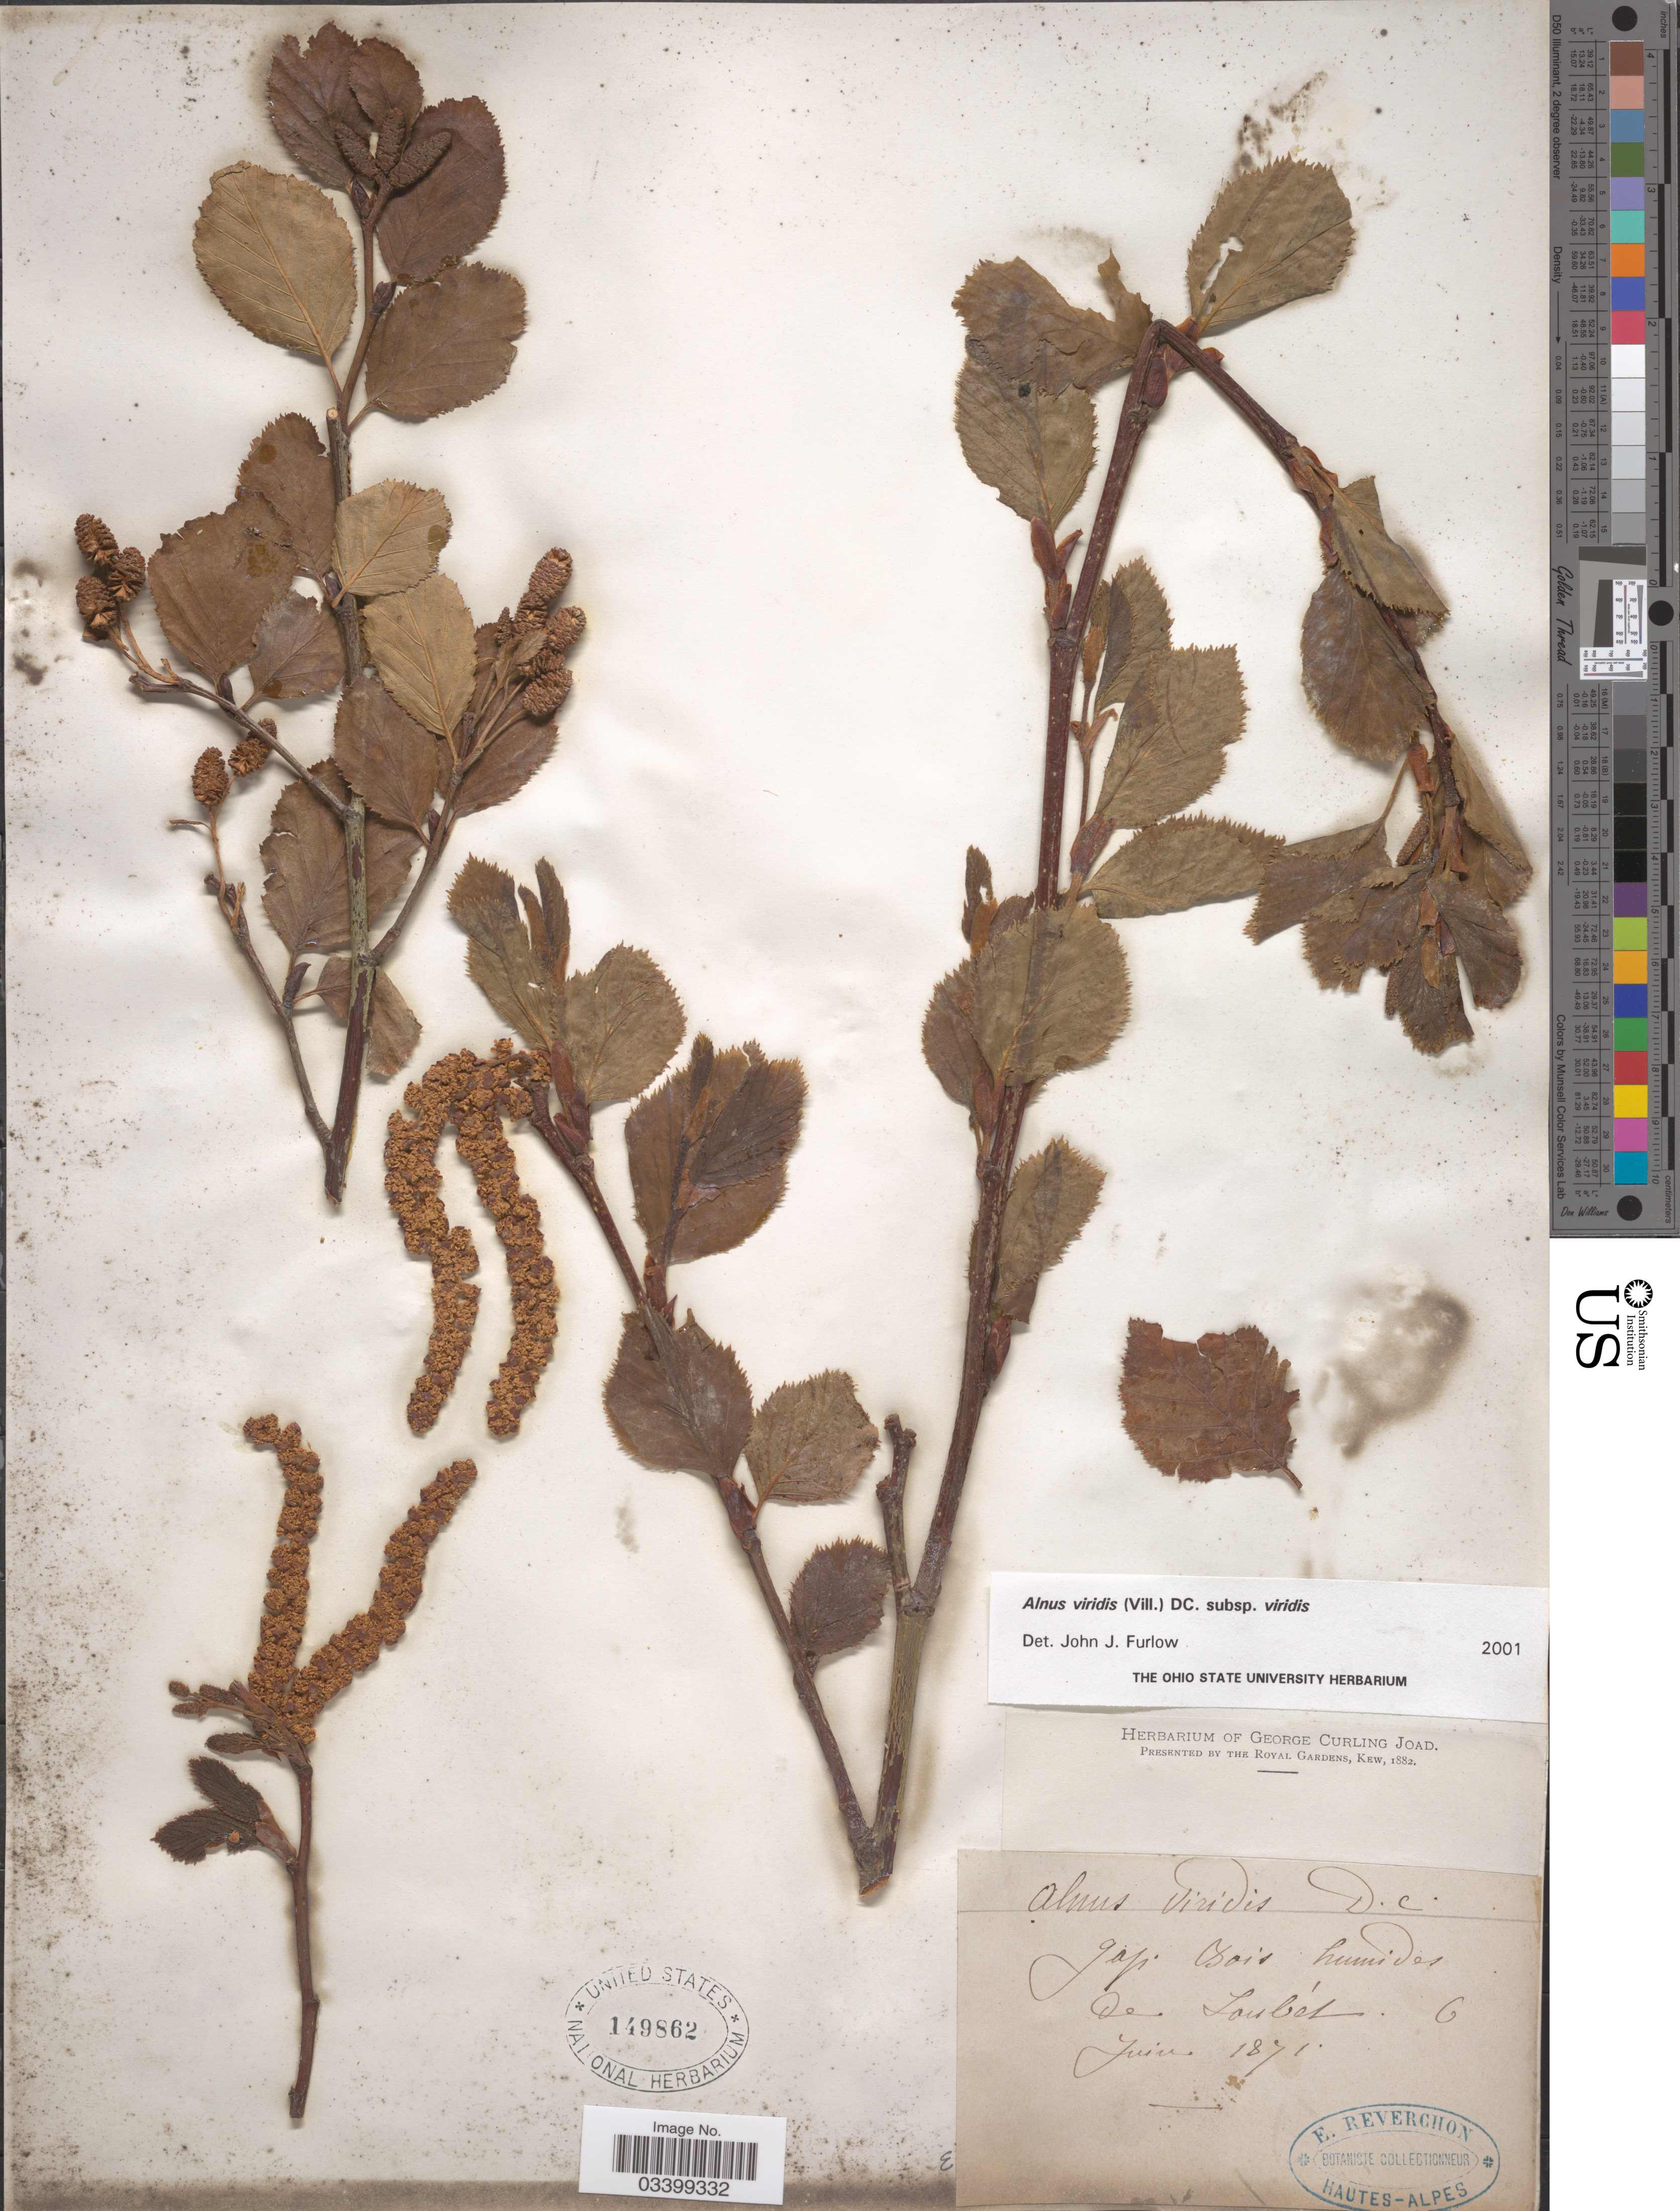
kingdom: Plantae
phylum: Tracheophyta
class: Magnoliopsida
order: Fagales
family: Betulaceae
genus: Alnus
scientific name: Alnus viridis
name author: (Chaix) DC.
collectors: E. Reverchon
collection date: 1871-06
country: France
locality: De Loubét.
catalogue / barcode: US 149862